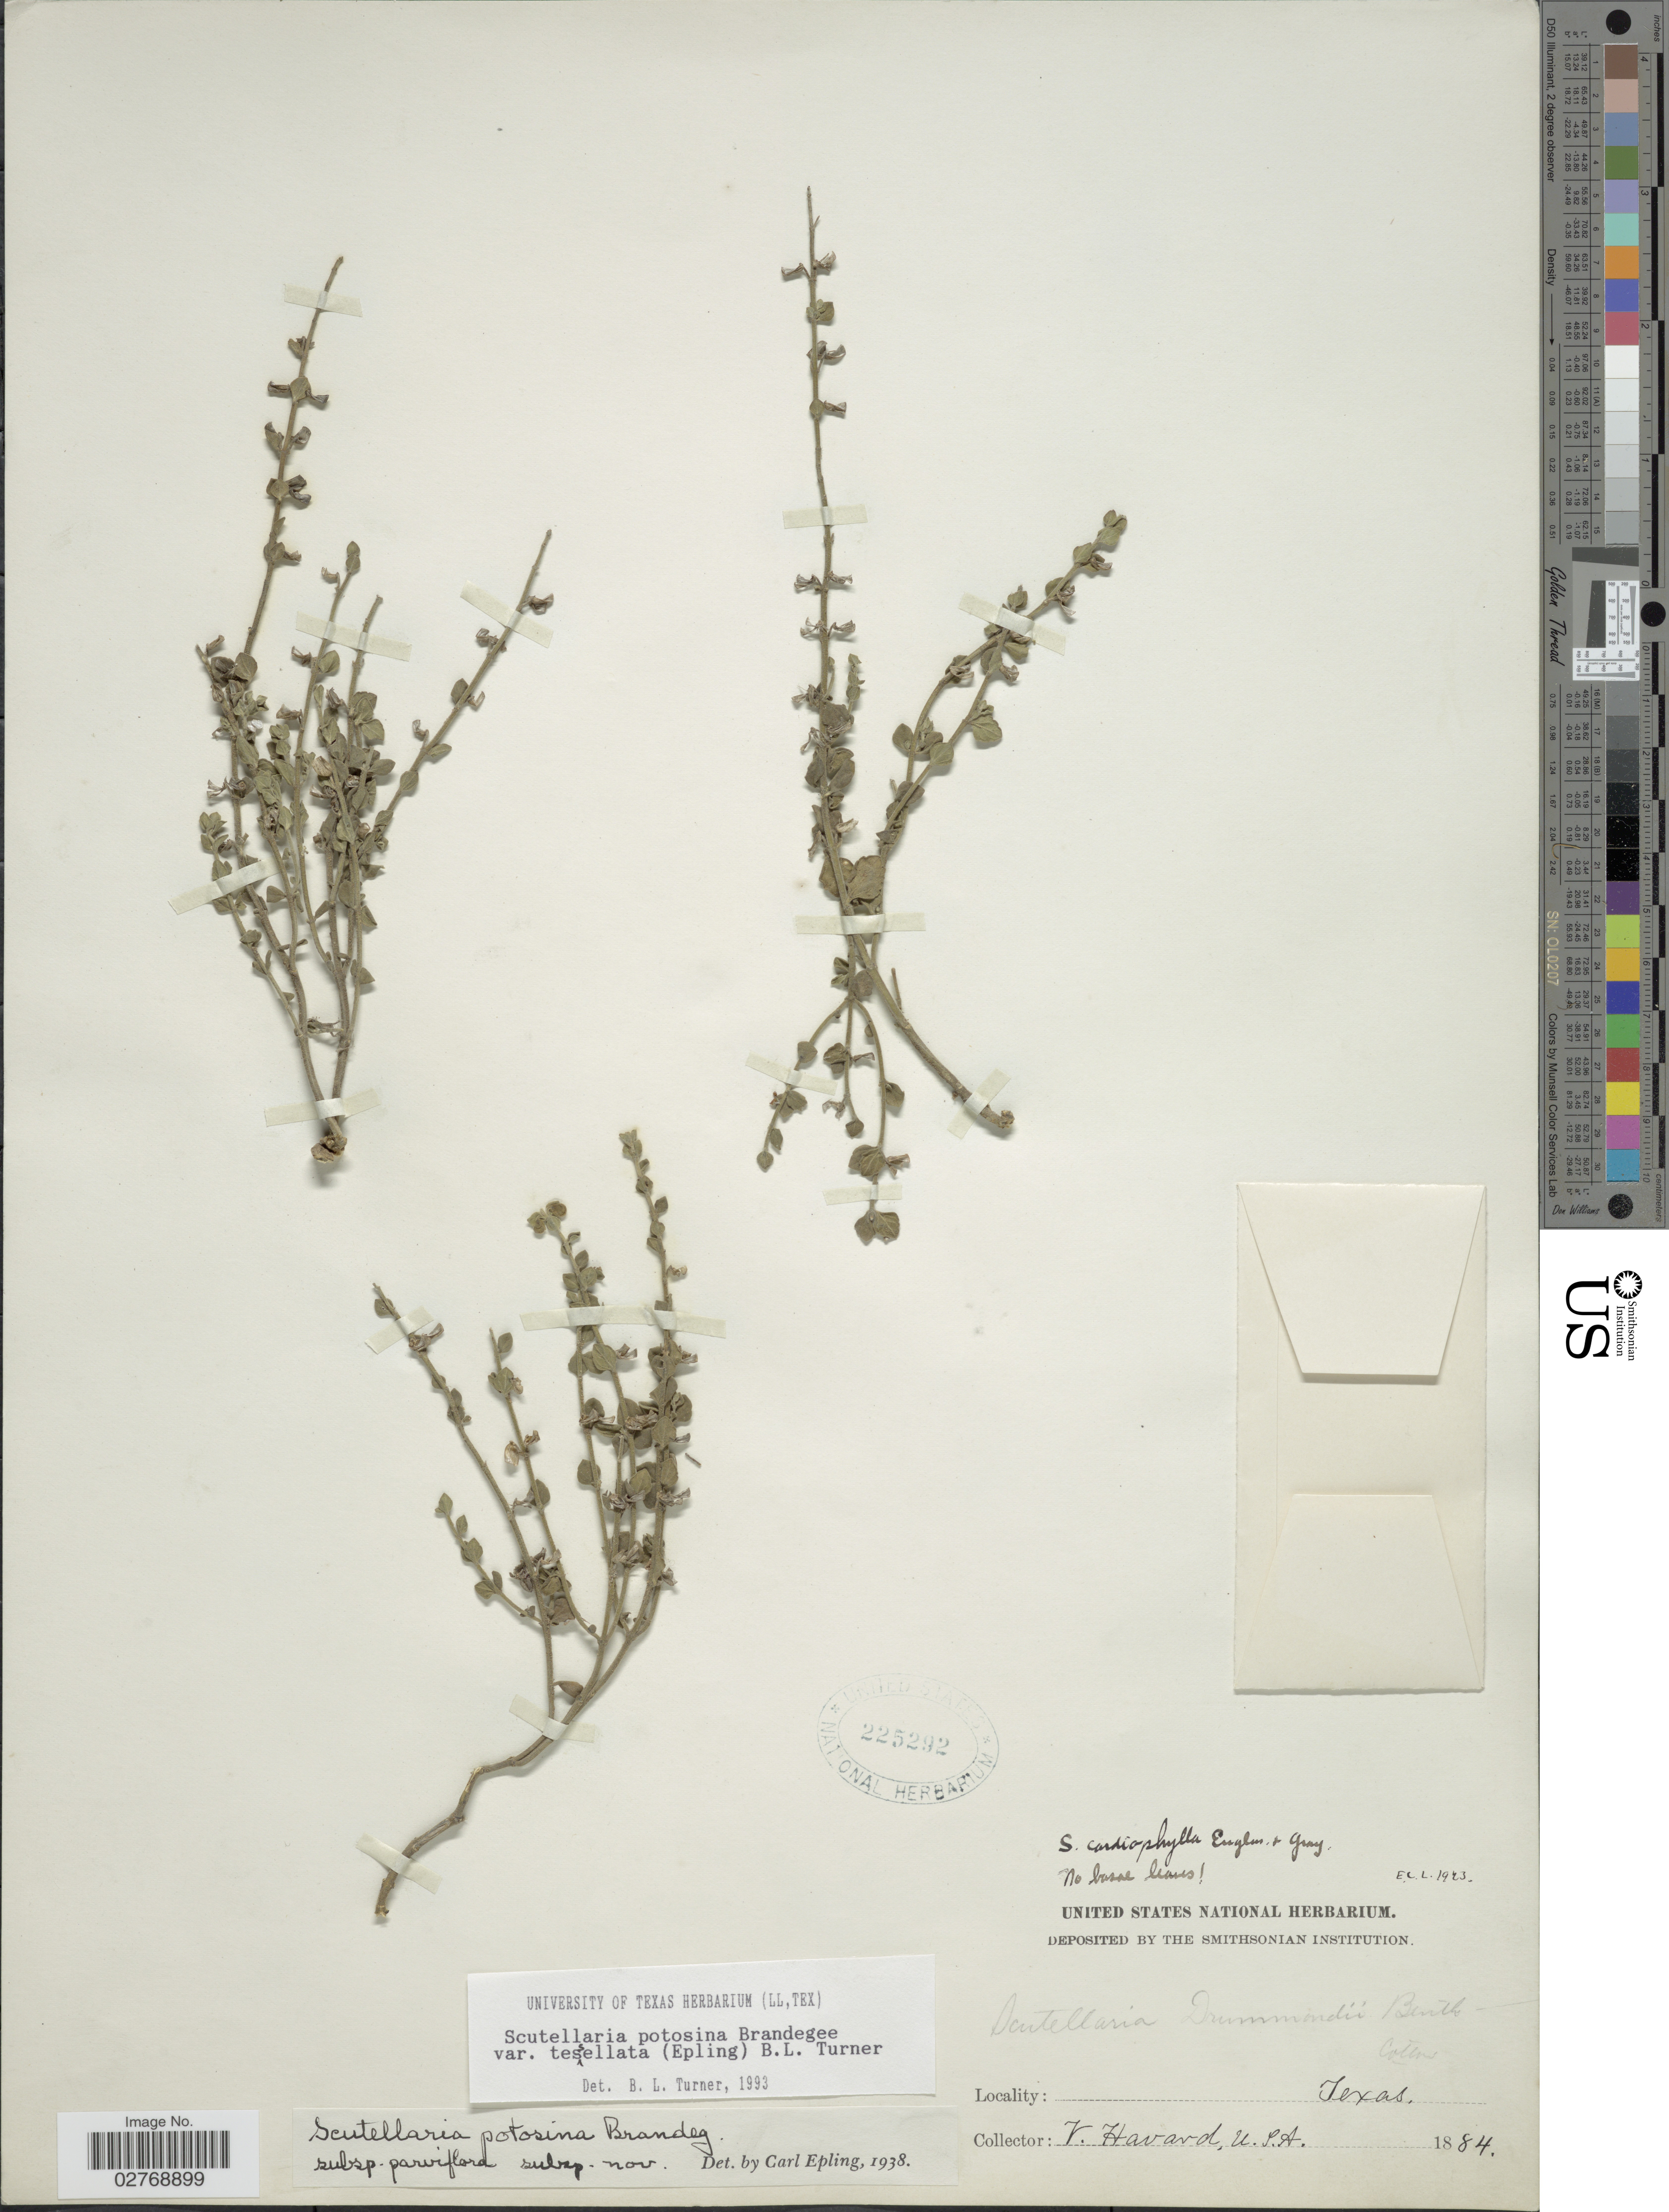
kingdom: Plantae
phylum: Tracheophyta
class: Magnoliopsida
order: Lamiales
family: Lamiaceae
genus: Scutellaria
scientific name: Scutellaria potosina var. tessellata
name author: Brandegee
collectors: V. Havard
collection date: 1884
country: United States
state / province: Texas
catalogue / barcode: US 225292